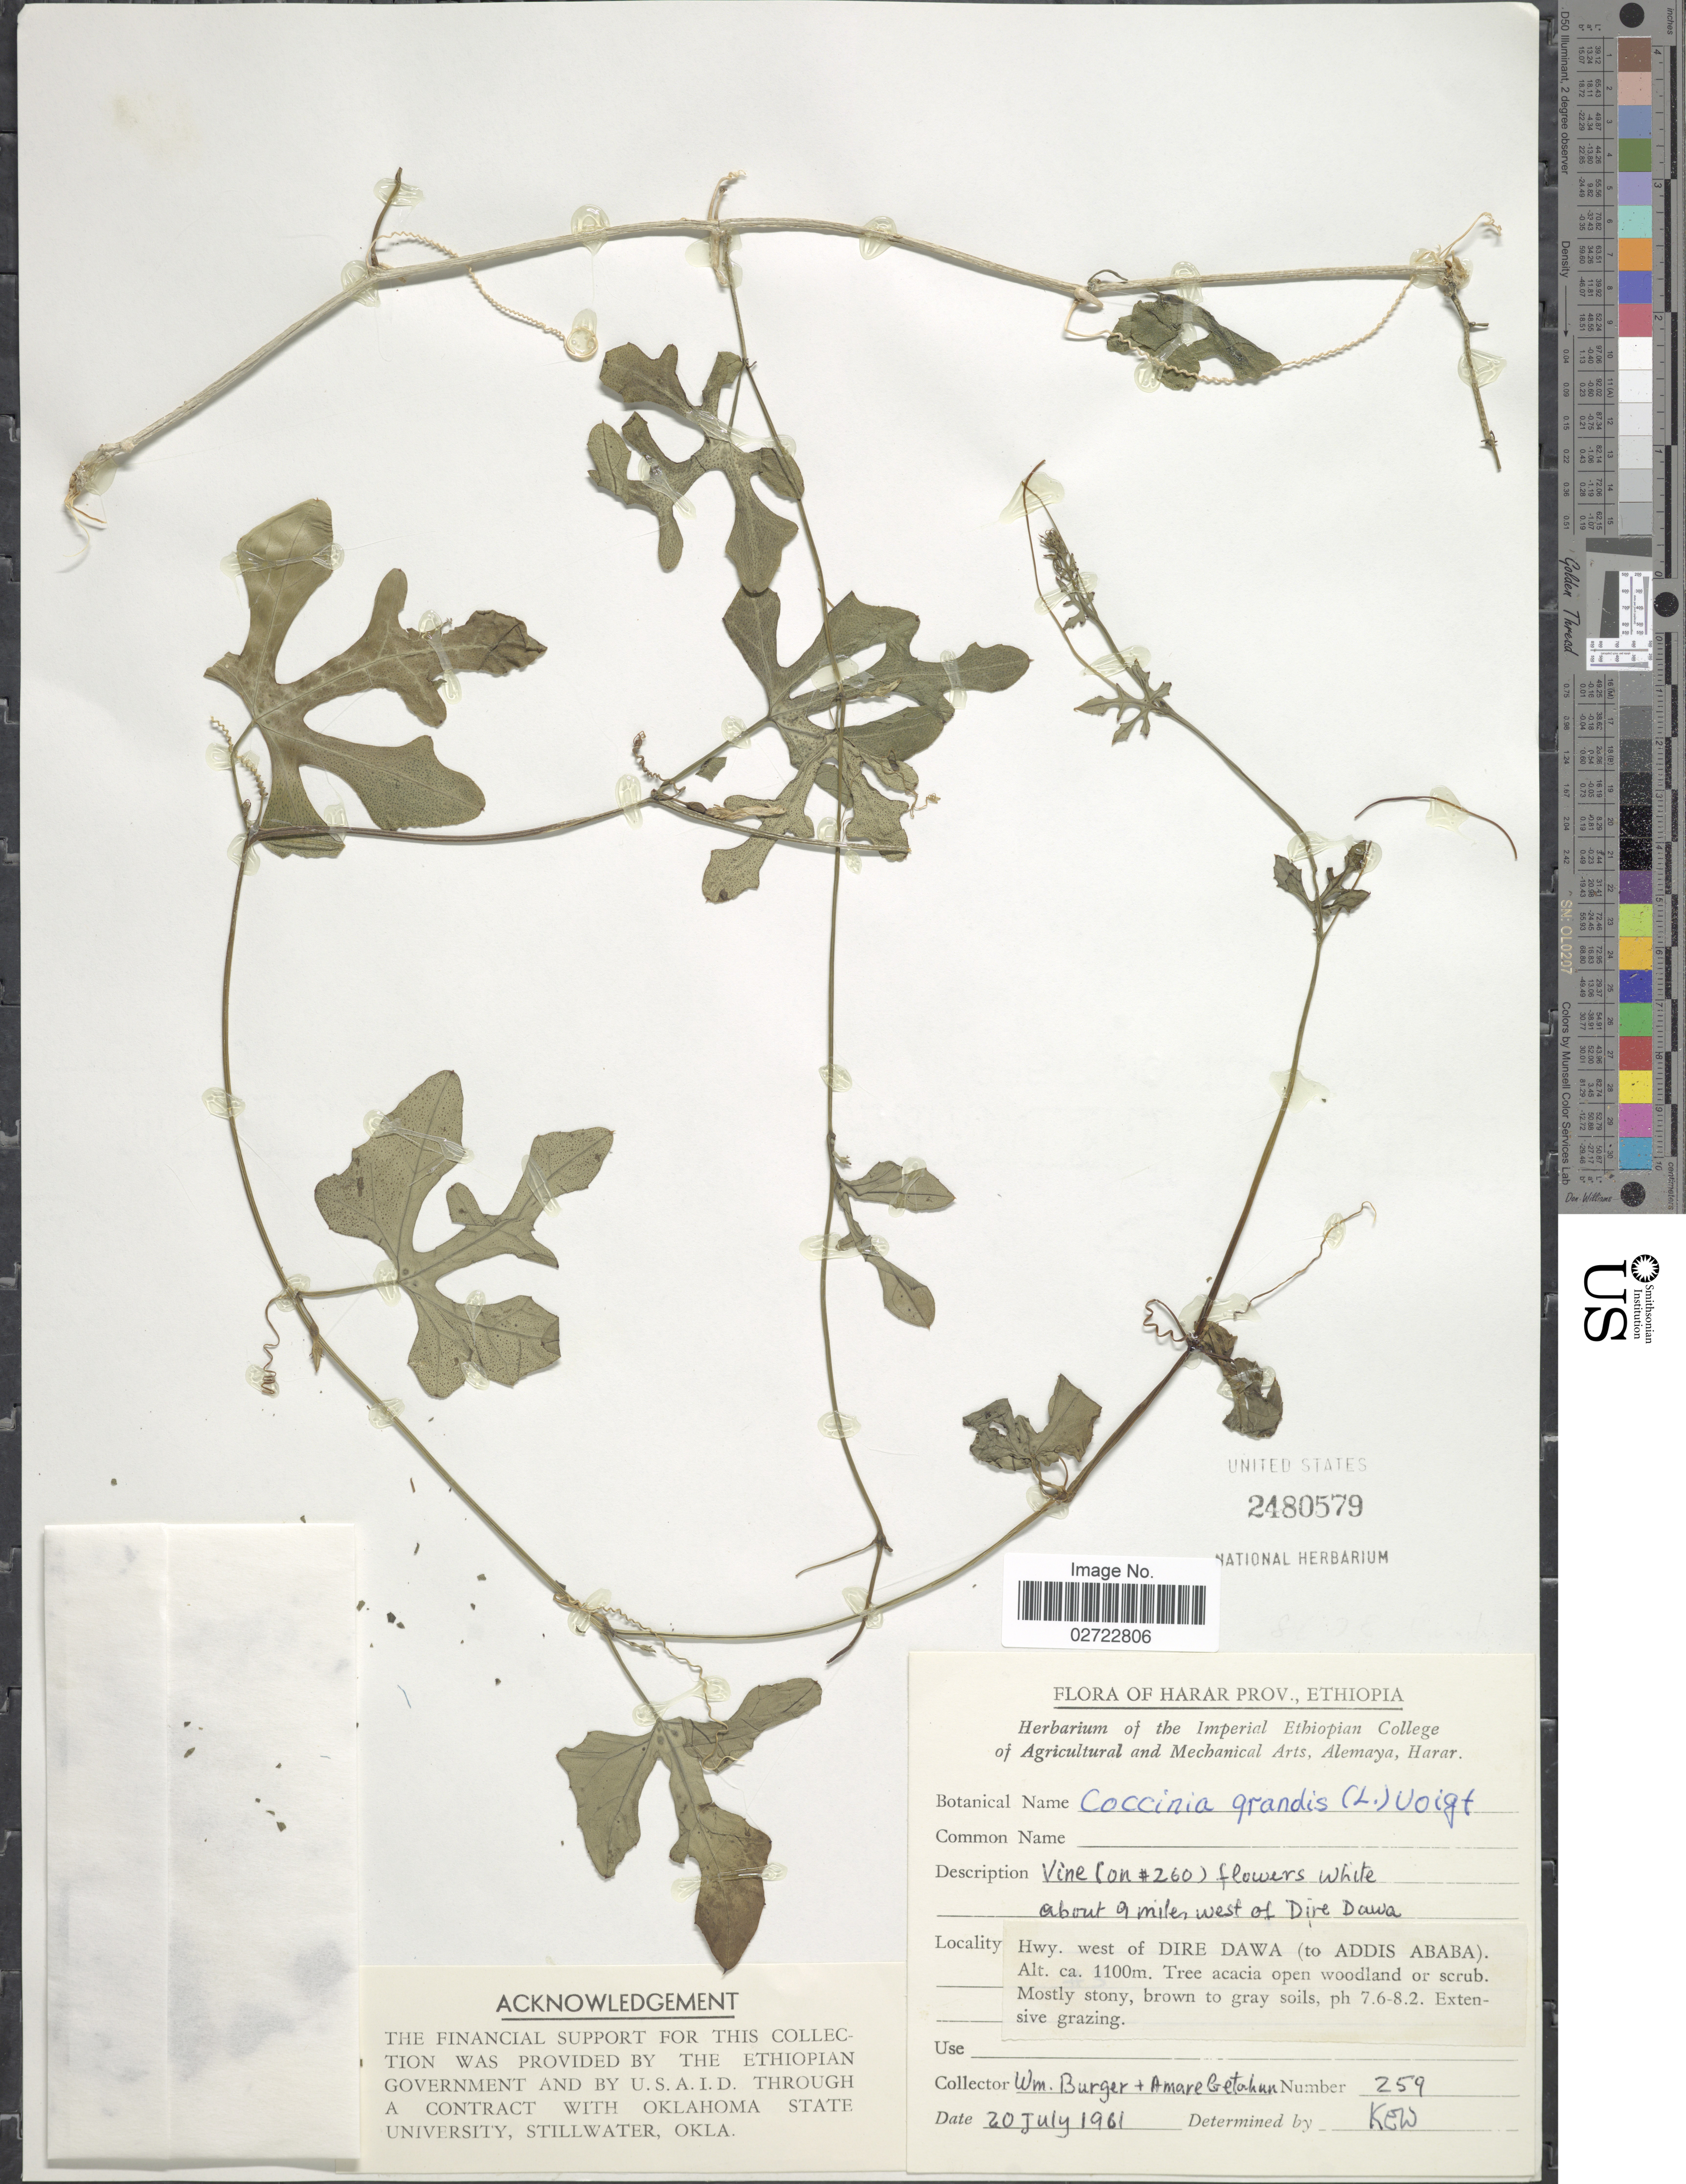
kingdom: Plantae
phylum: Tracheophyta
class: Magnoliopsida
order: Cucurbitales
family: Cucurbitaceae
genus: Coccinia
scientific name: Coccinia grandis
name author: (L.) Voigt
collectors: W. Burger & A. Getahun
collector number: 259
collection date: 1961-07-20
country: Ethiopia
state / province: Dire Dawa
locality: Harar Prov. About 9 miles west of Dire Dawa. Hwy. west of Dire Dawa (to Addis Ababa)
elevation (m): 1100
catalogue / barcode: US 2480579